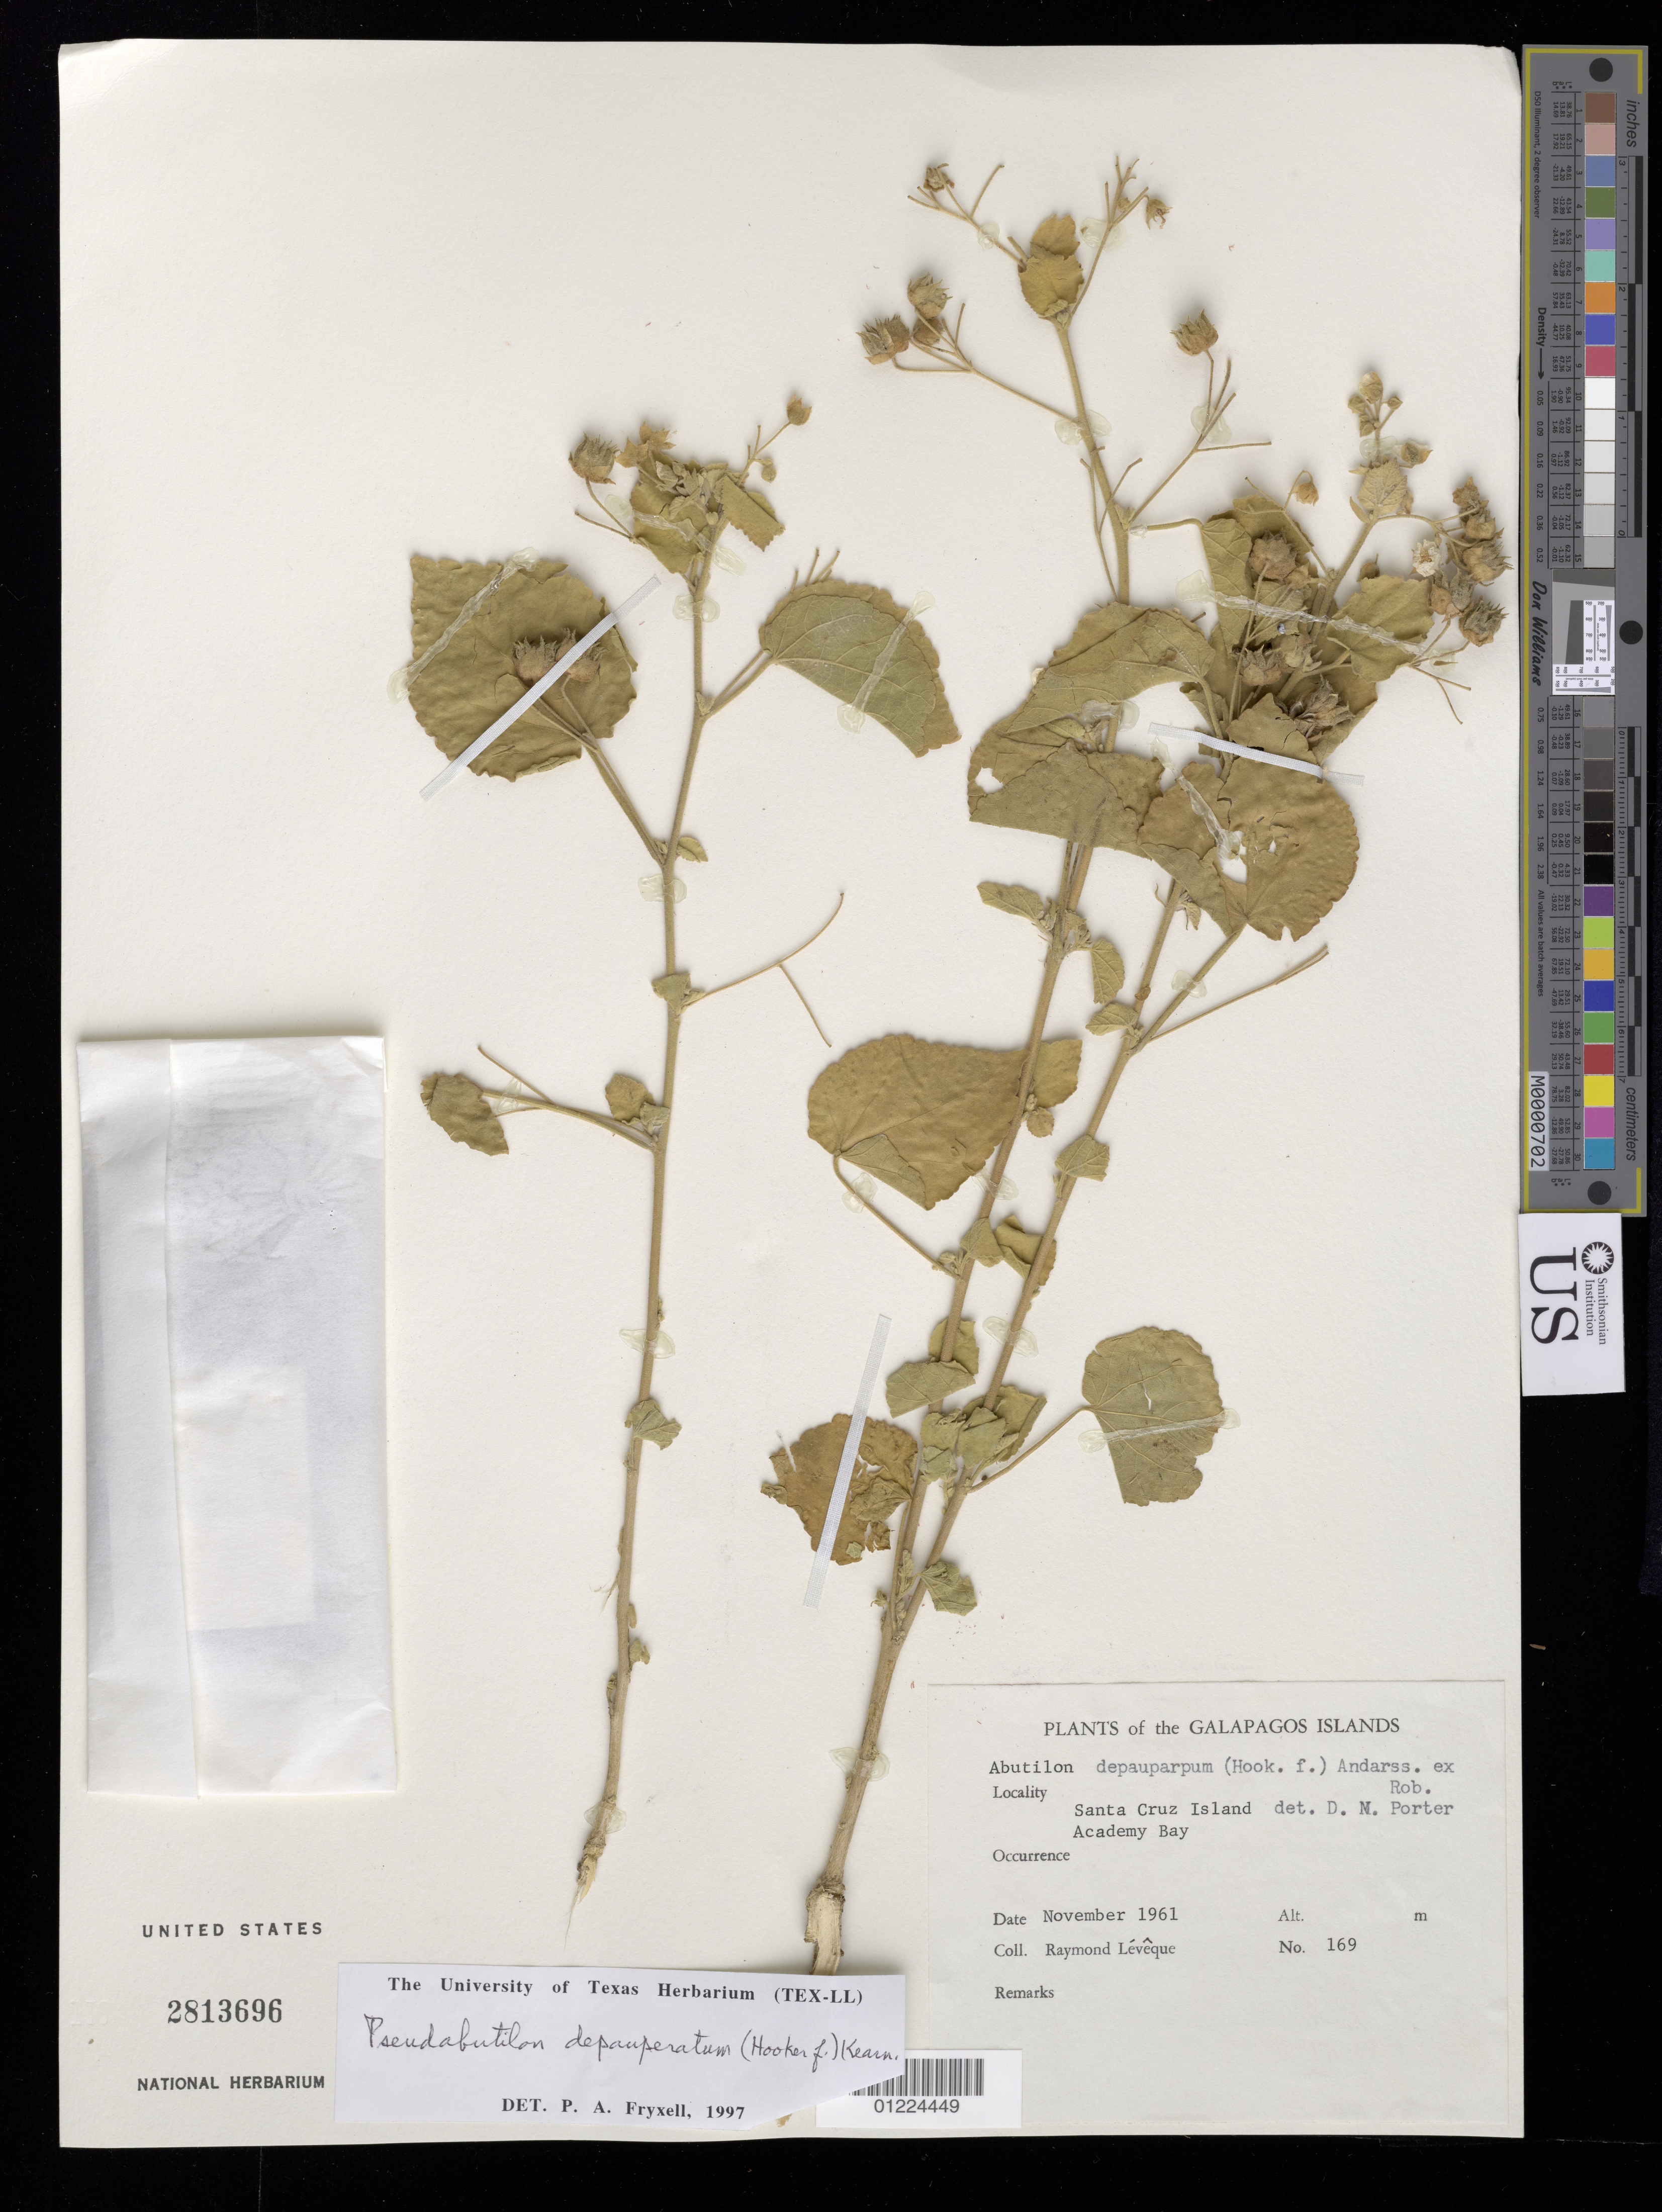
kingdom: Plantae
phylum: Tracheophyta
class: Magnoliopsida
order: Malvales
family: Malvaceae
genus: Pseudabutilon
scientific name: Pseudabutilon depauperatum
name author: (Hook. f.) Kearney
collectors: R. Lévêque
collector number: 169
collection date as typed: Nov 1961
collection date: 1961-11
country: Ecuador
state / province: Colón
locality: Galapagos Islands. Santa Cruz Island. Academy Bay.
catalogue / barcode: US 2813696